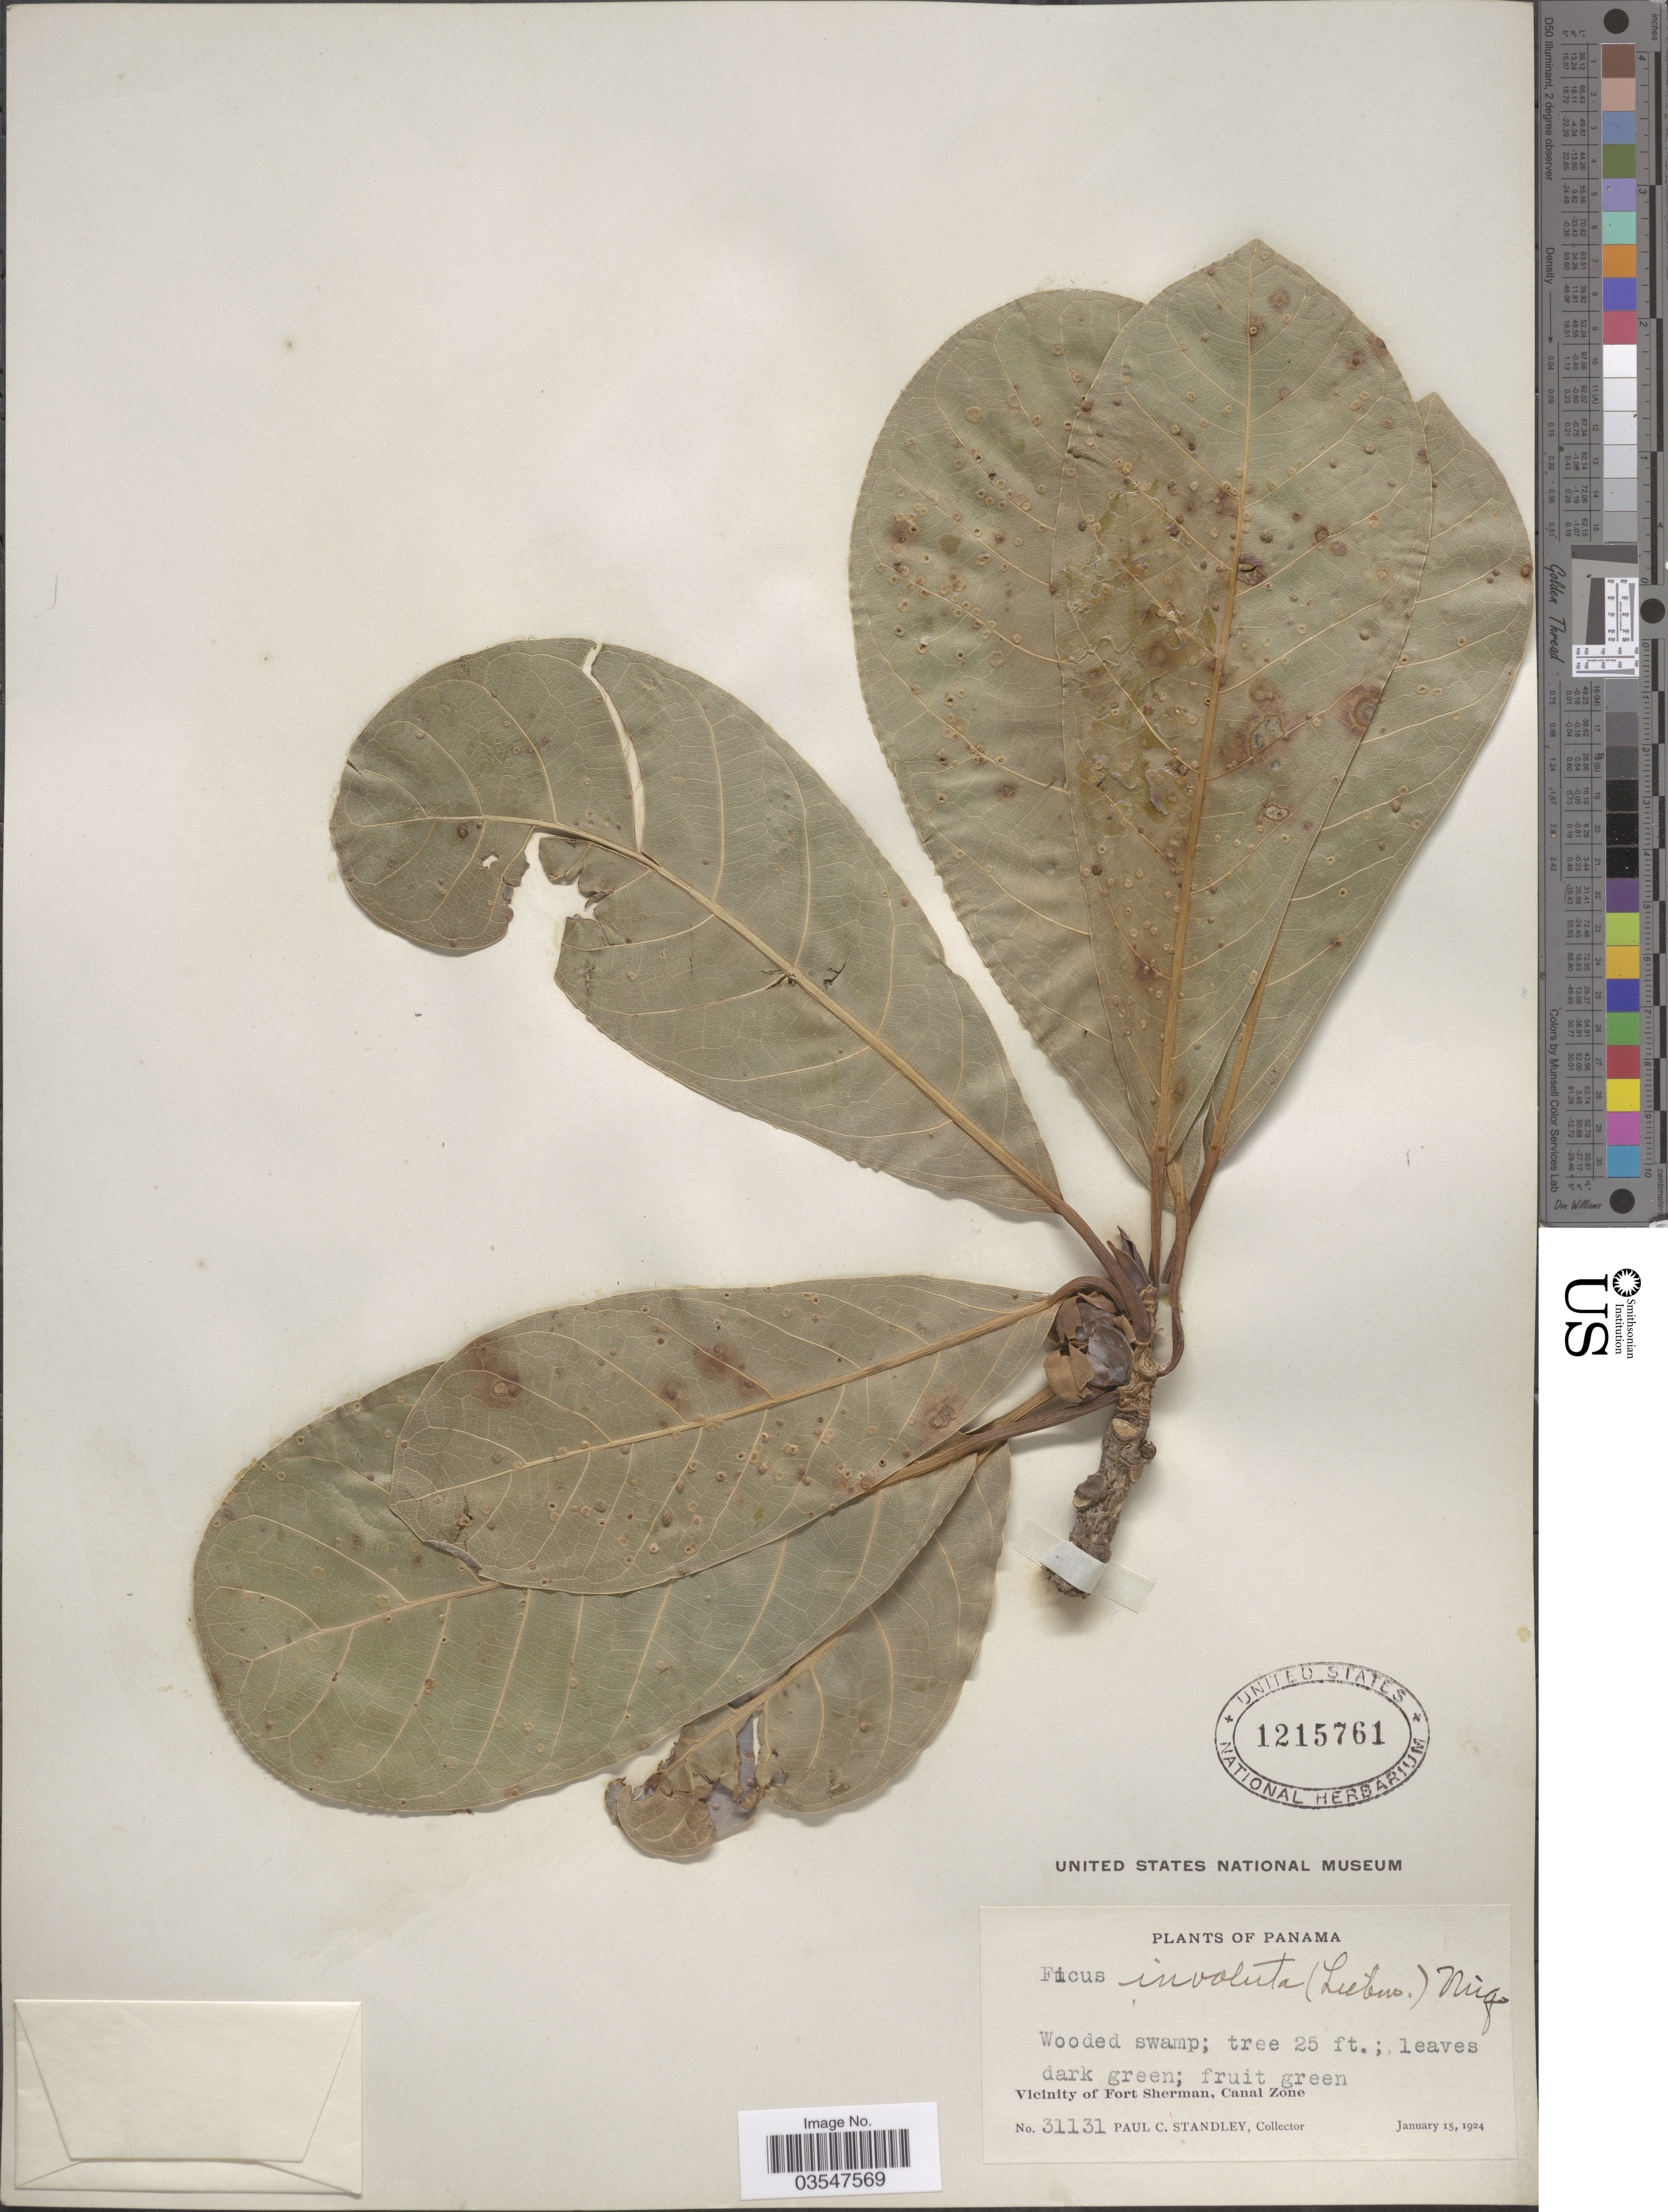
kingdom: Plantae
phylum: Tracheophyta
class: Magnoliopsida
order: Rosales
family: Moraceae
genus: Ficus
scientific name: Ficus obtusifolia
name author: Kunth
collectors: P. C. Standley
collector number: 31131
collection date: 1924-01-15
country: Panama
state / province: Colón / Panamá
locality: Vicinity of Fort Sherman, Canal Zone.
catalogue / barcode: US 1215761